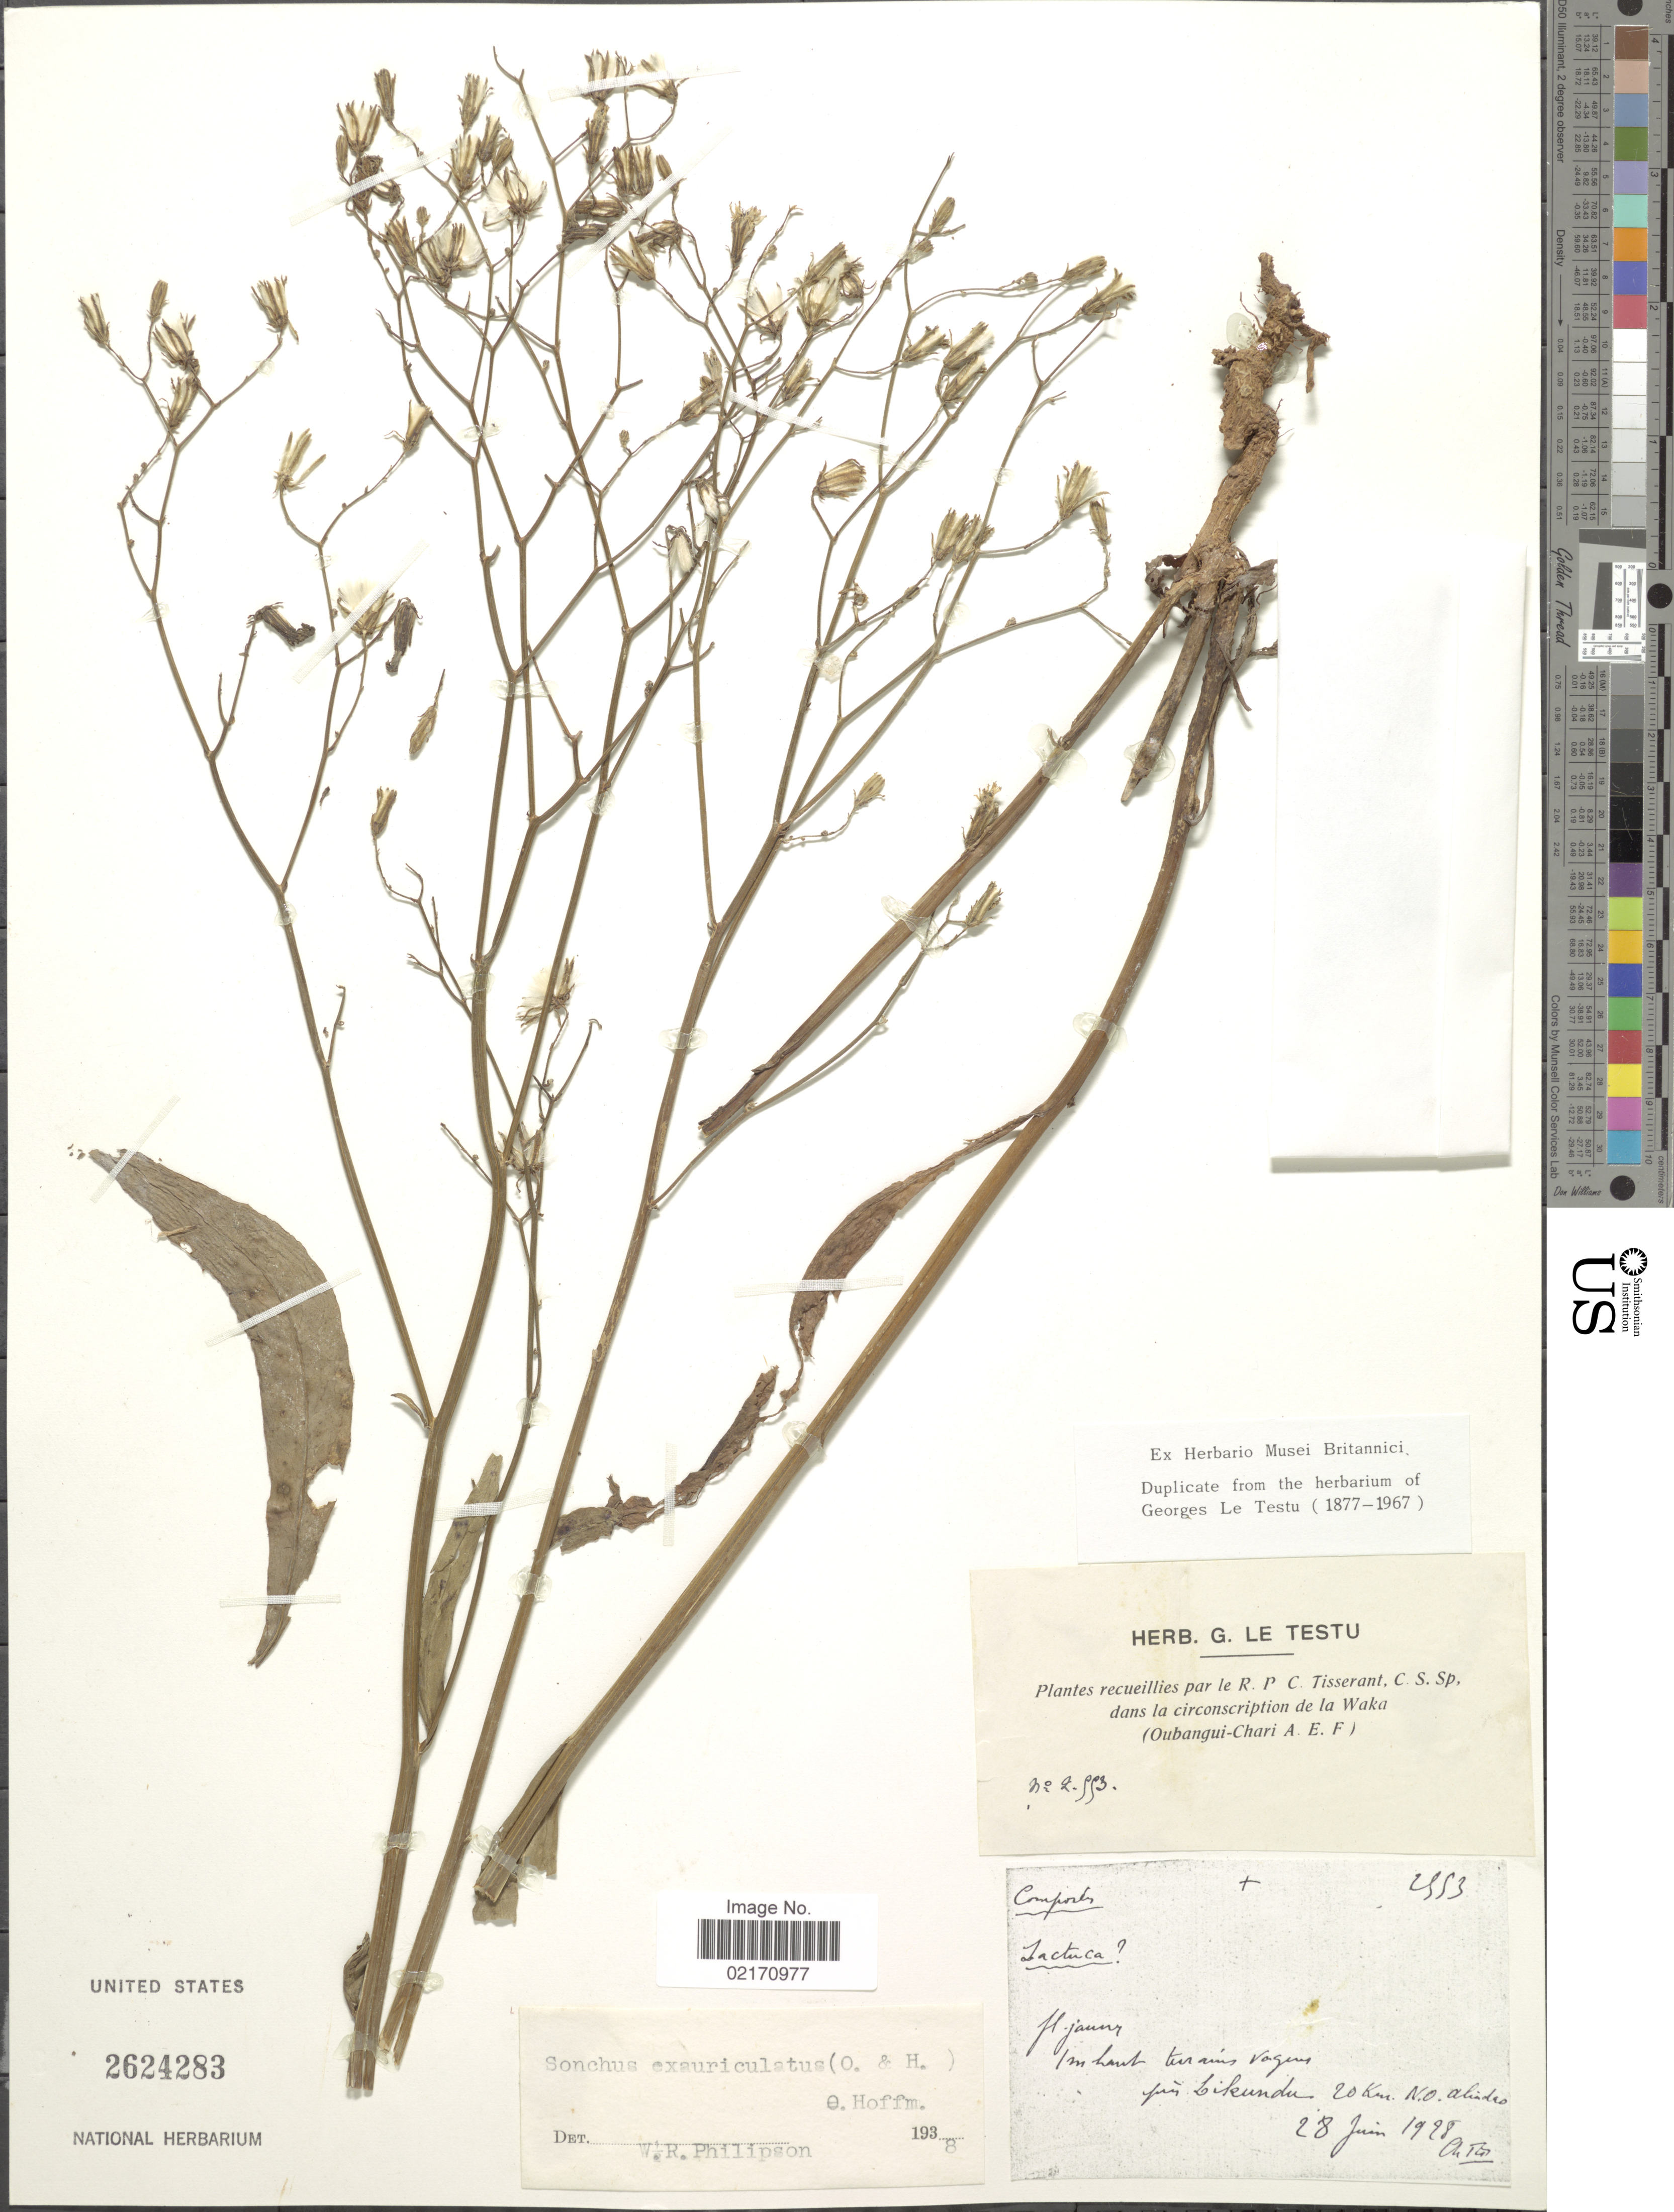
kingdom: Plantae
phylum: Tracheophyta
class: Magnoliopsida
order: Asterales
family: Asteraceae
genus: Launaea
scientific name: Launaea cornuta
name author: (Hochst. ex Oliv. & Hiern) C. Jeffrey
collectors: G. Le Testu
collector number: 2553*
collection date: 1928-06-28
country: Central African Republic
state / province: Ouaka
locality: La Waka, Oubangui-Chari A. E. F., pres Likundu, 20 km N. O. Alindao.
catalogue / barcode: US 2624283